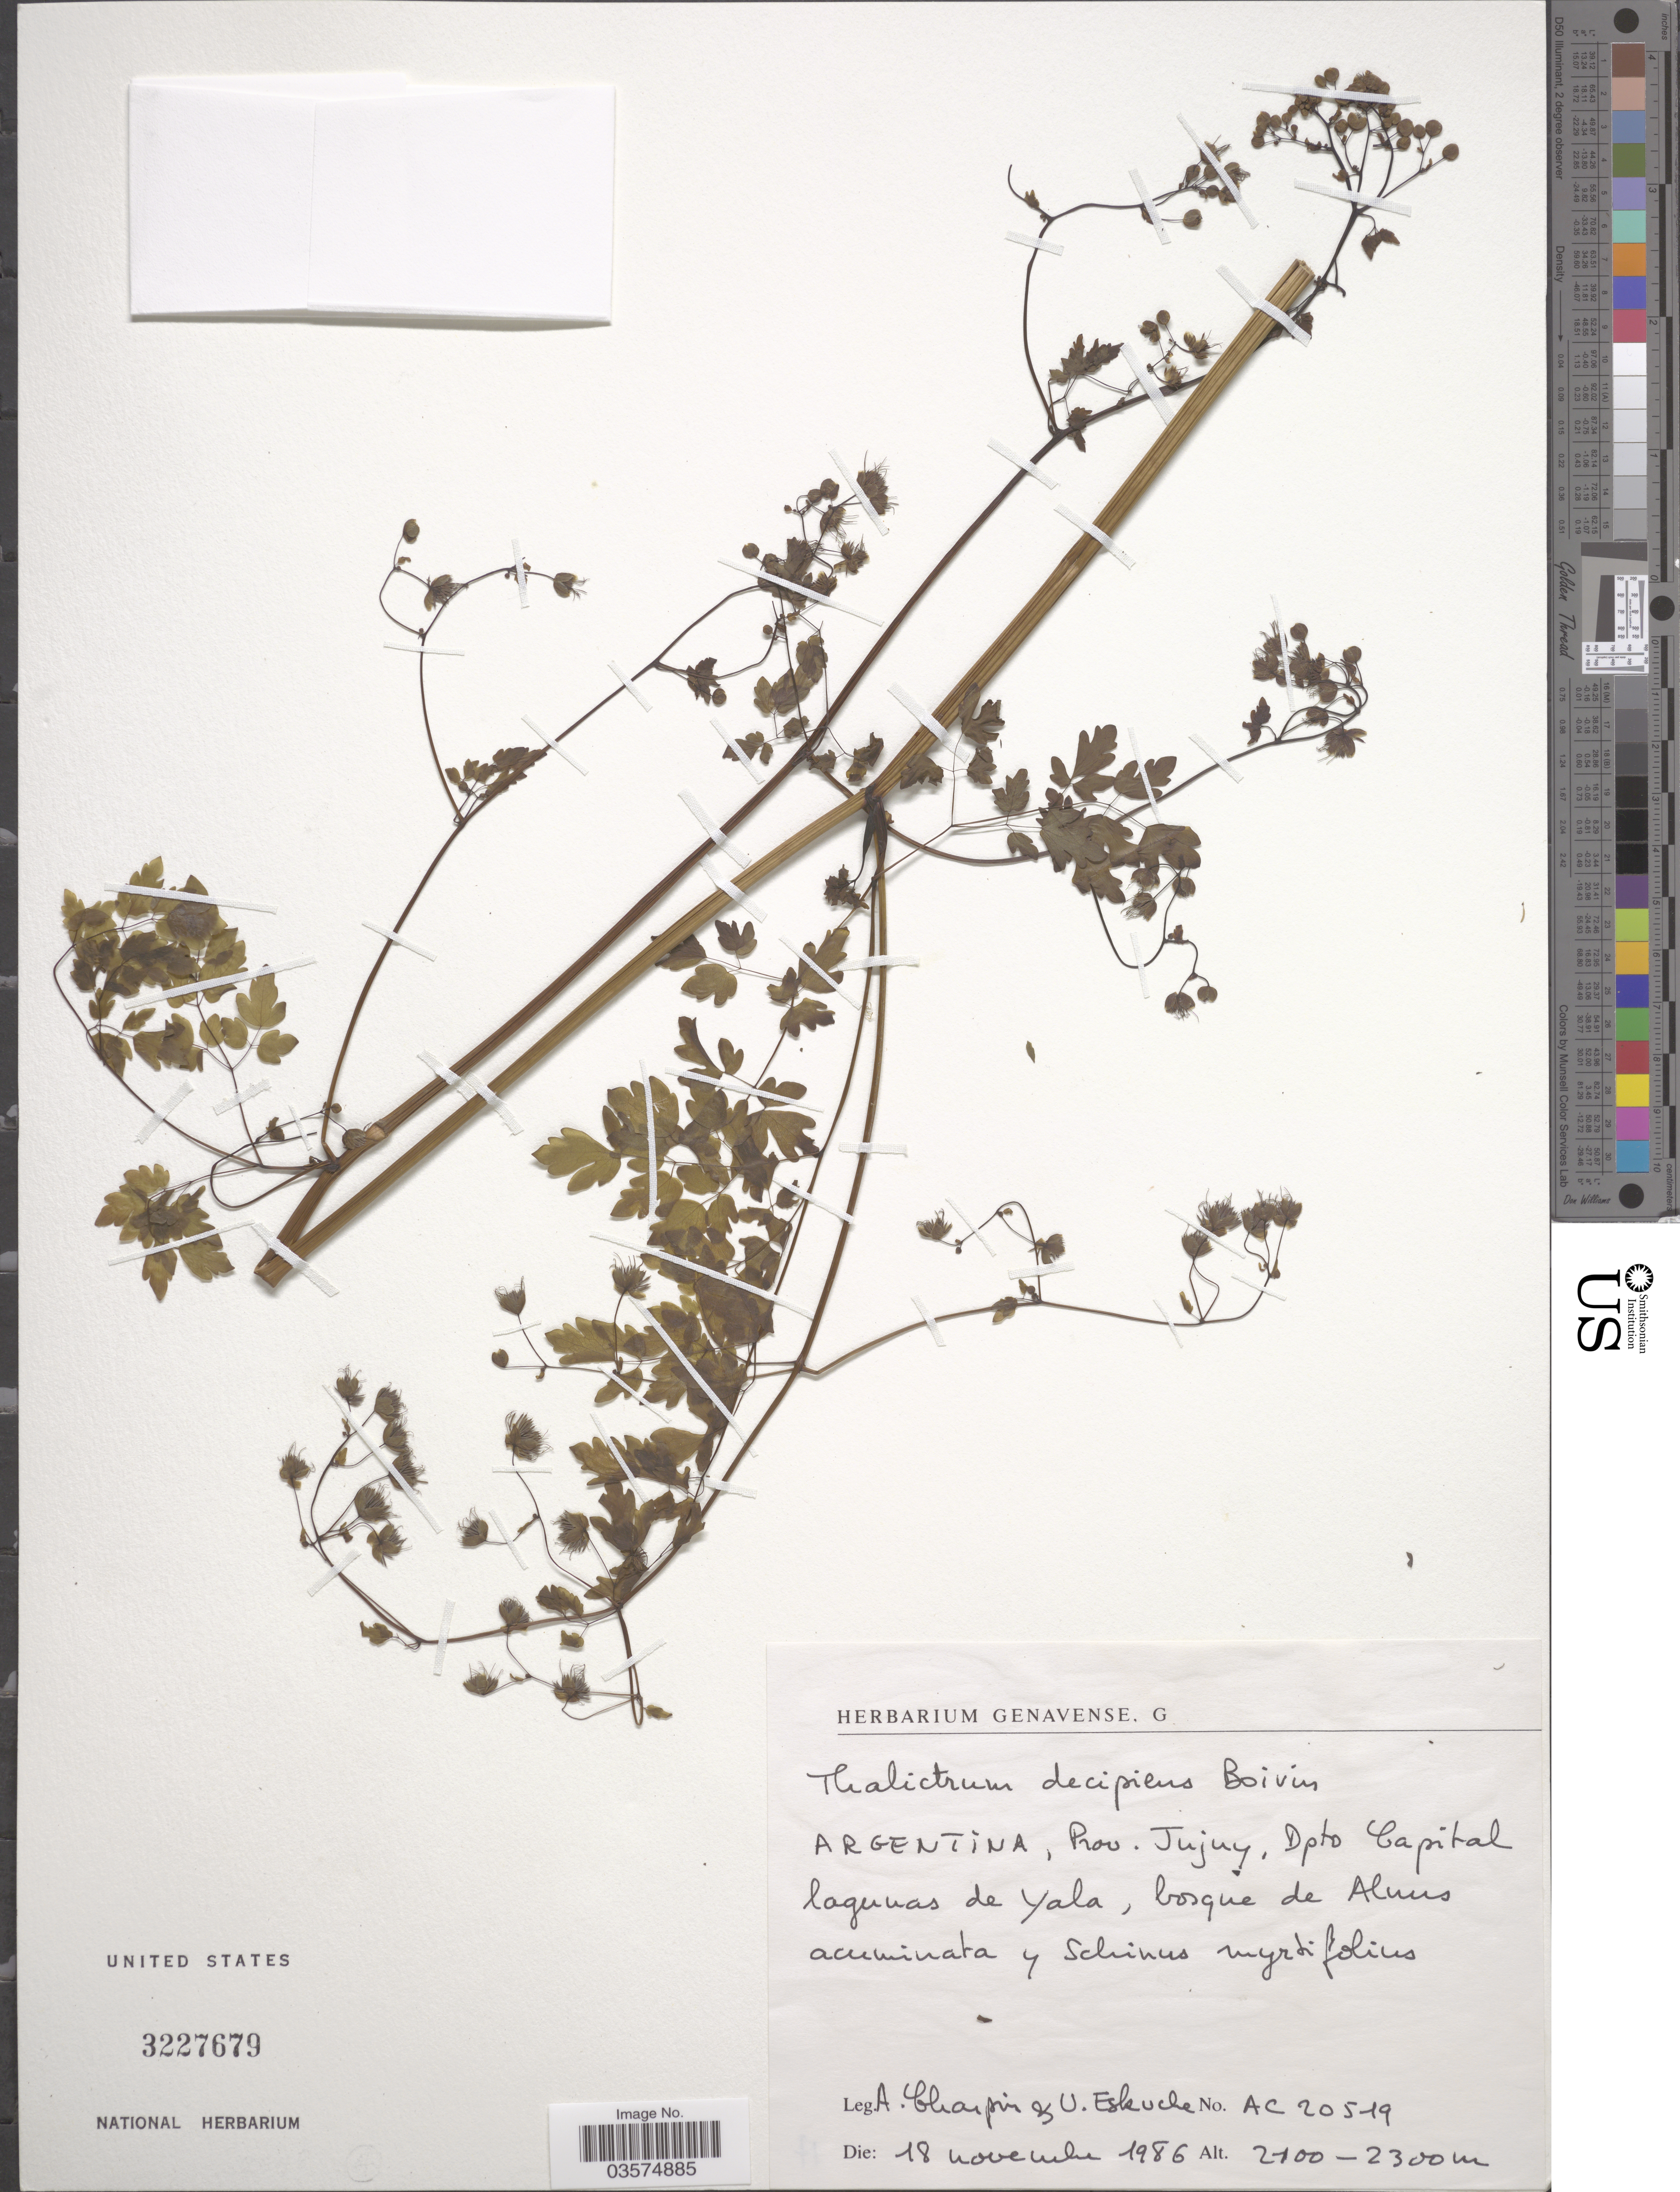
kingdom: Plantae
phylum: Tracheophyta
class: Magnoliopsida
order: Ranunculales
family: Ranunculaceae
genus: Thalictrum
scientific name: Thalictrum decipiens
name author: B. Boivin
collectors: A. Charpin & U. Eskuche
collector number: AC20519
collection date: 1986-11-18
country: Argentina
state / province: Jujuy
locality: Dpto Capital lagunas de Yala.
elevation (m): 2100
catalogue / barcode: US 3227679